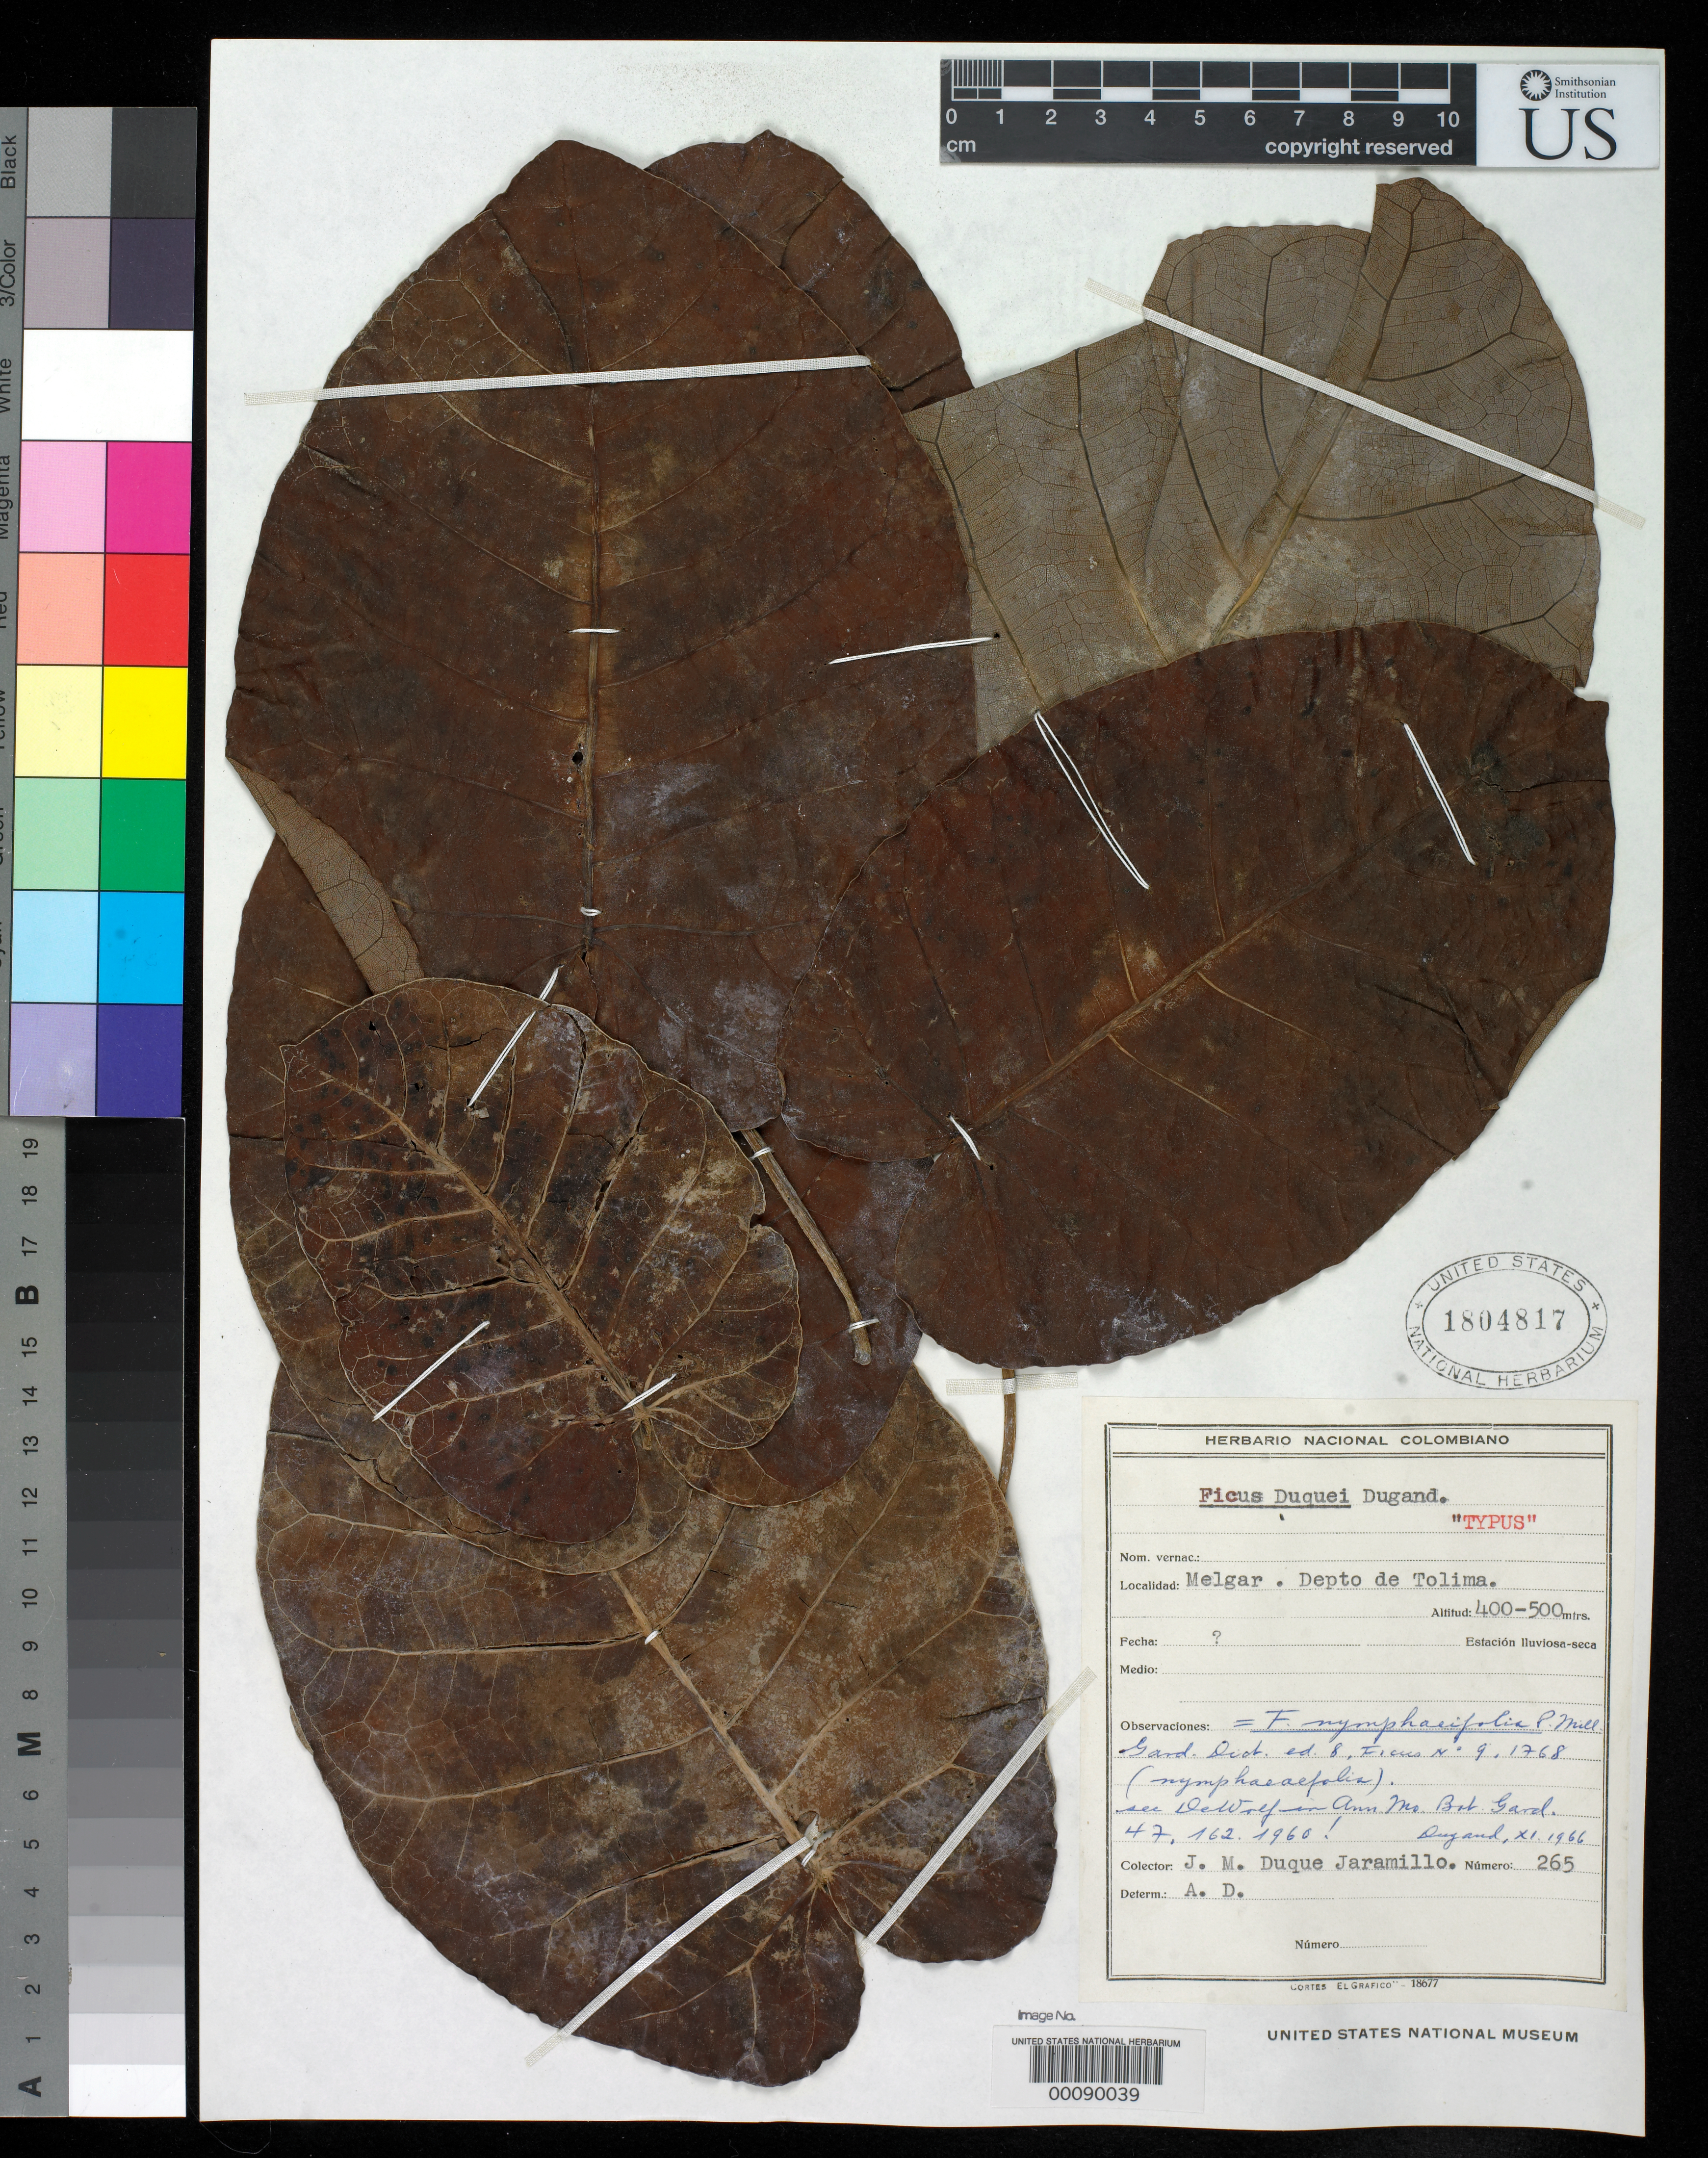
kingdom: Plantae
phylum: Tracheophyta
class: Magnoliopsida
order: Rosales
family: Moraceae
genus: Ficus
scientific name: Ficus duquei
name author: Dugand G.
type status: Isotype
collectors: J. M. Duque Jaramillo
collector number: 265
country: Colombia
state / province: Tolima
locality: Melgar.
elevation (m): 400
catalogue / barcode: US 1804817